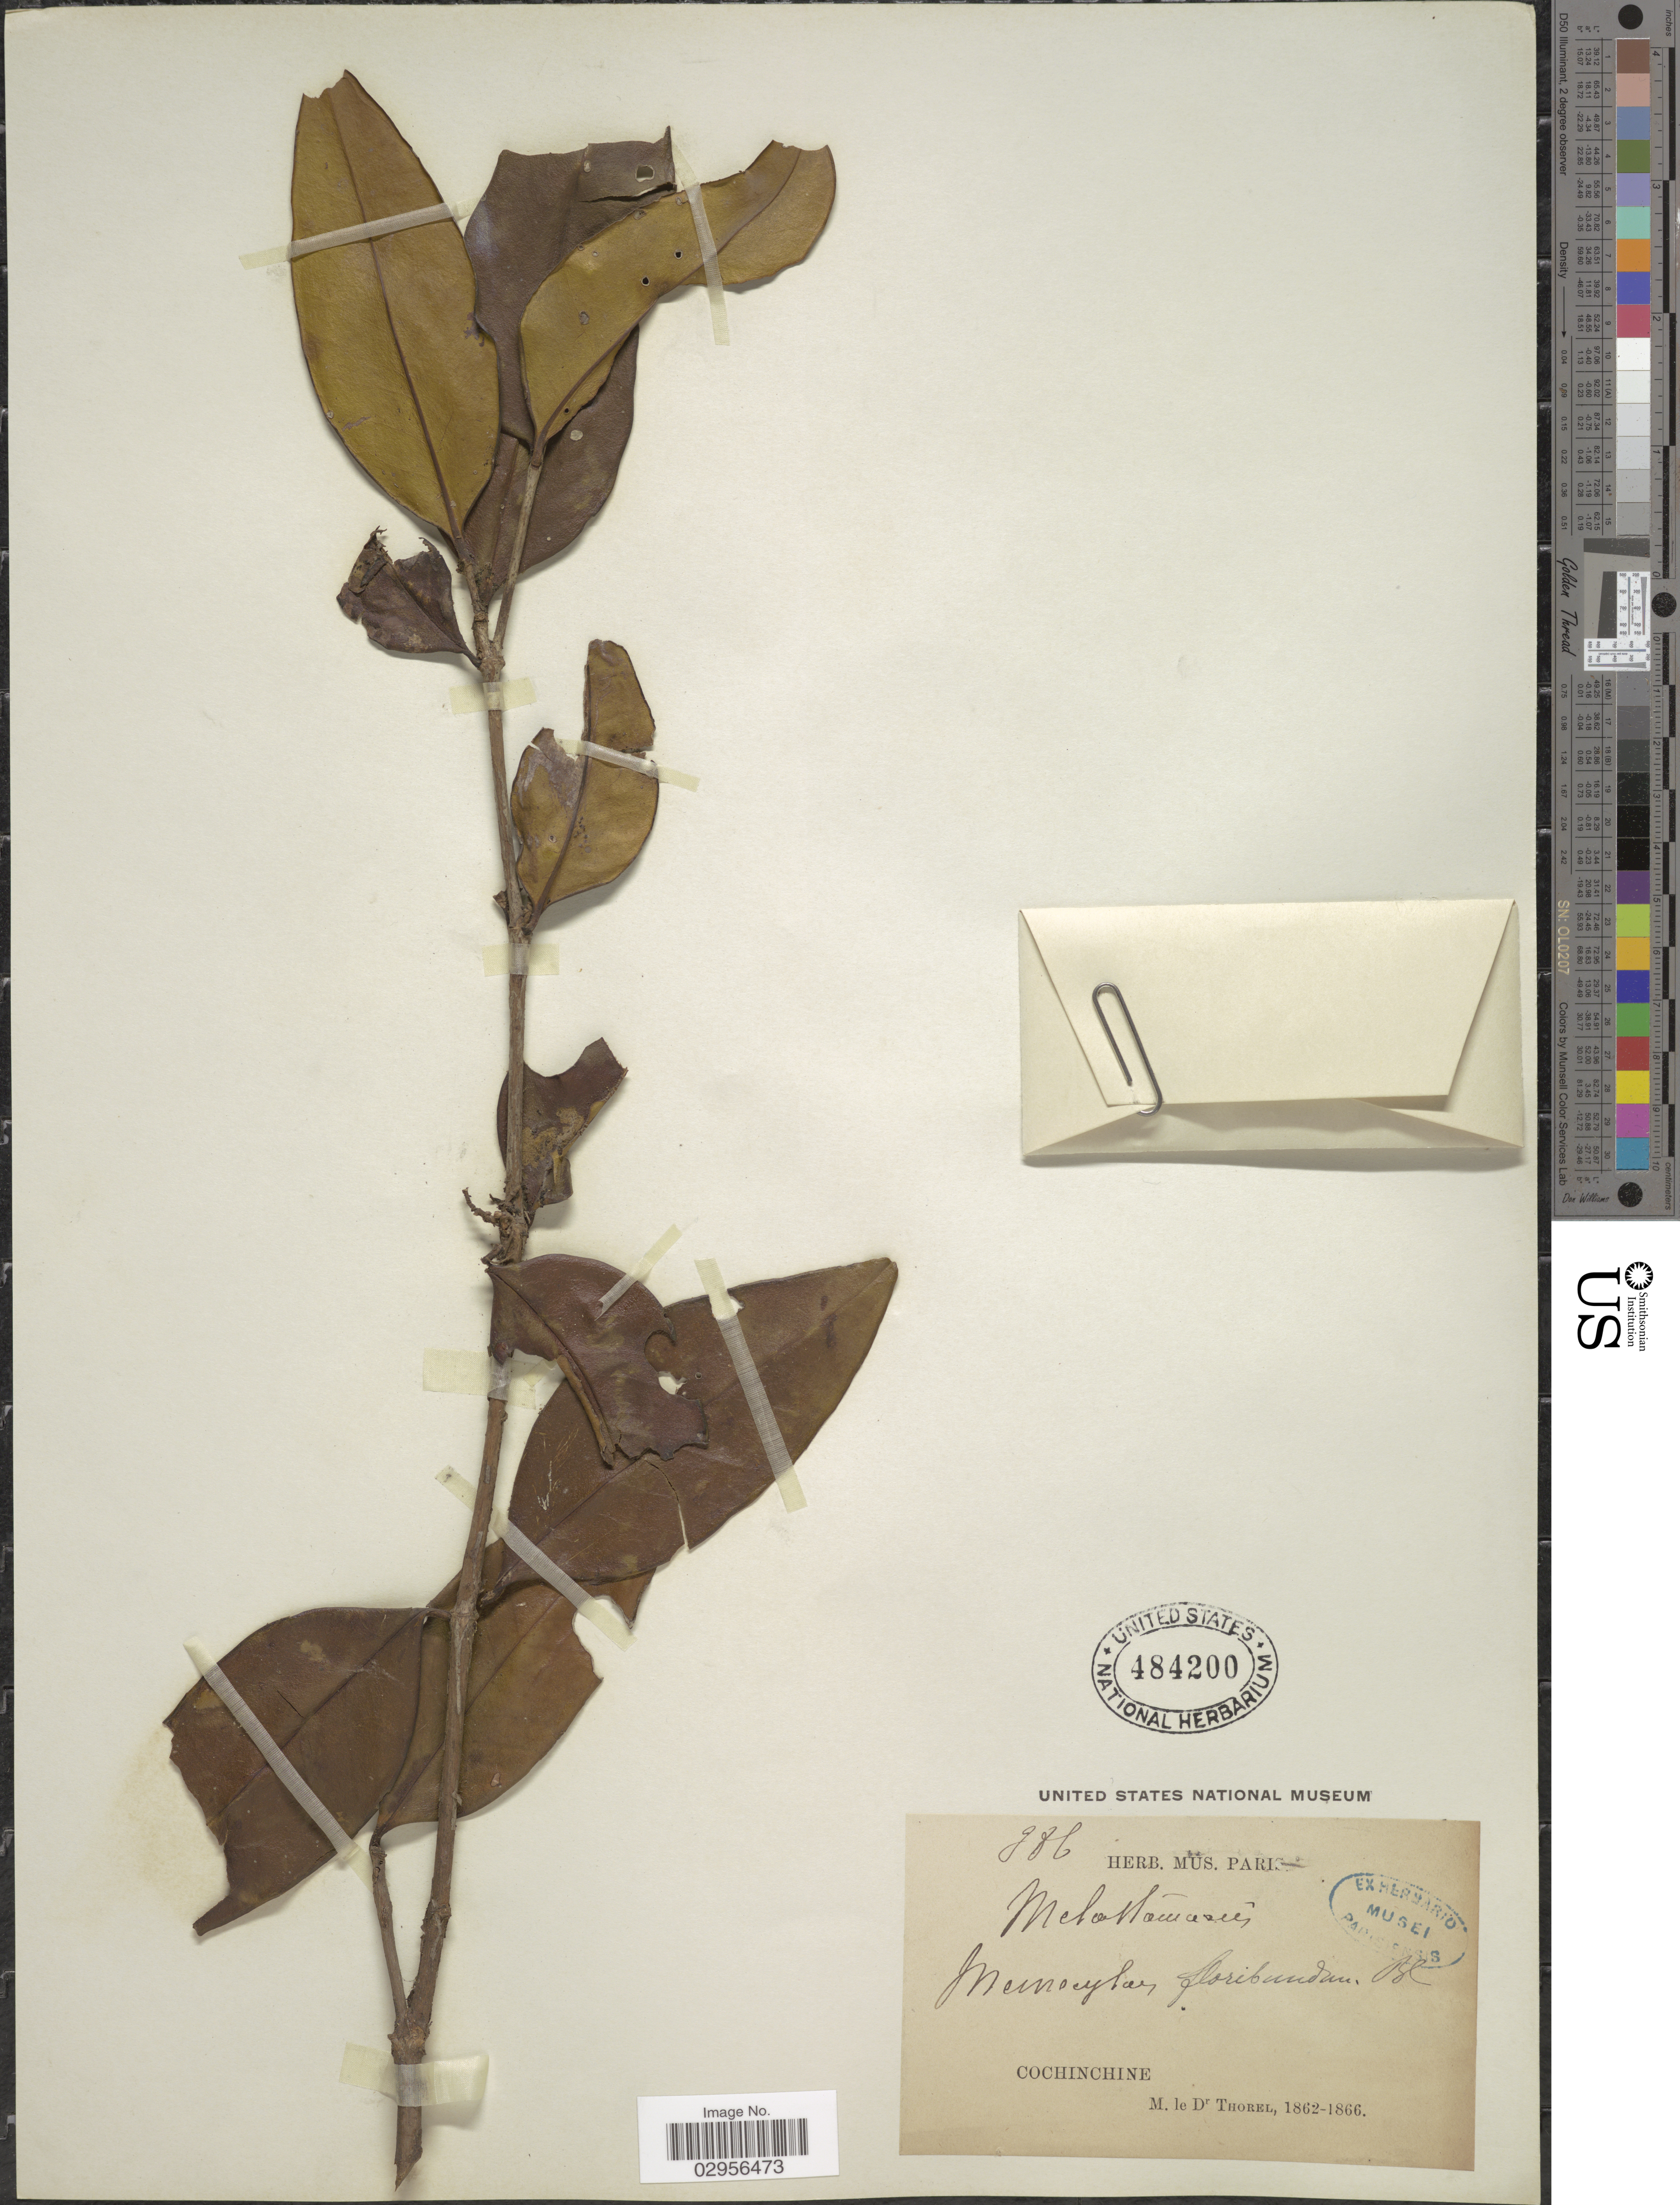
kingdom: Plantae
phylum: Tracheophyta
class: Magnoliopsida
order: Myrtales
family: Melastomataceae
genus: Memecylon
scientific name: Memecylon floribundum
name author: Blume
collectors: C. Thorel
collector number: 986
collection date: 1862/1866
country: Vietnam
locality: Cochinchine.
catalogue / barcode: US 484200